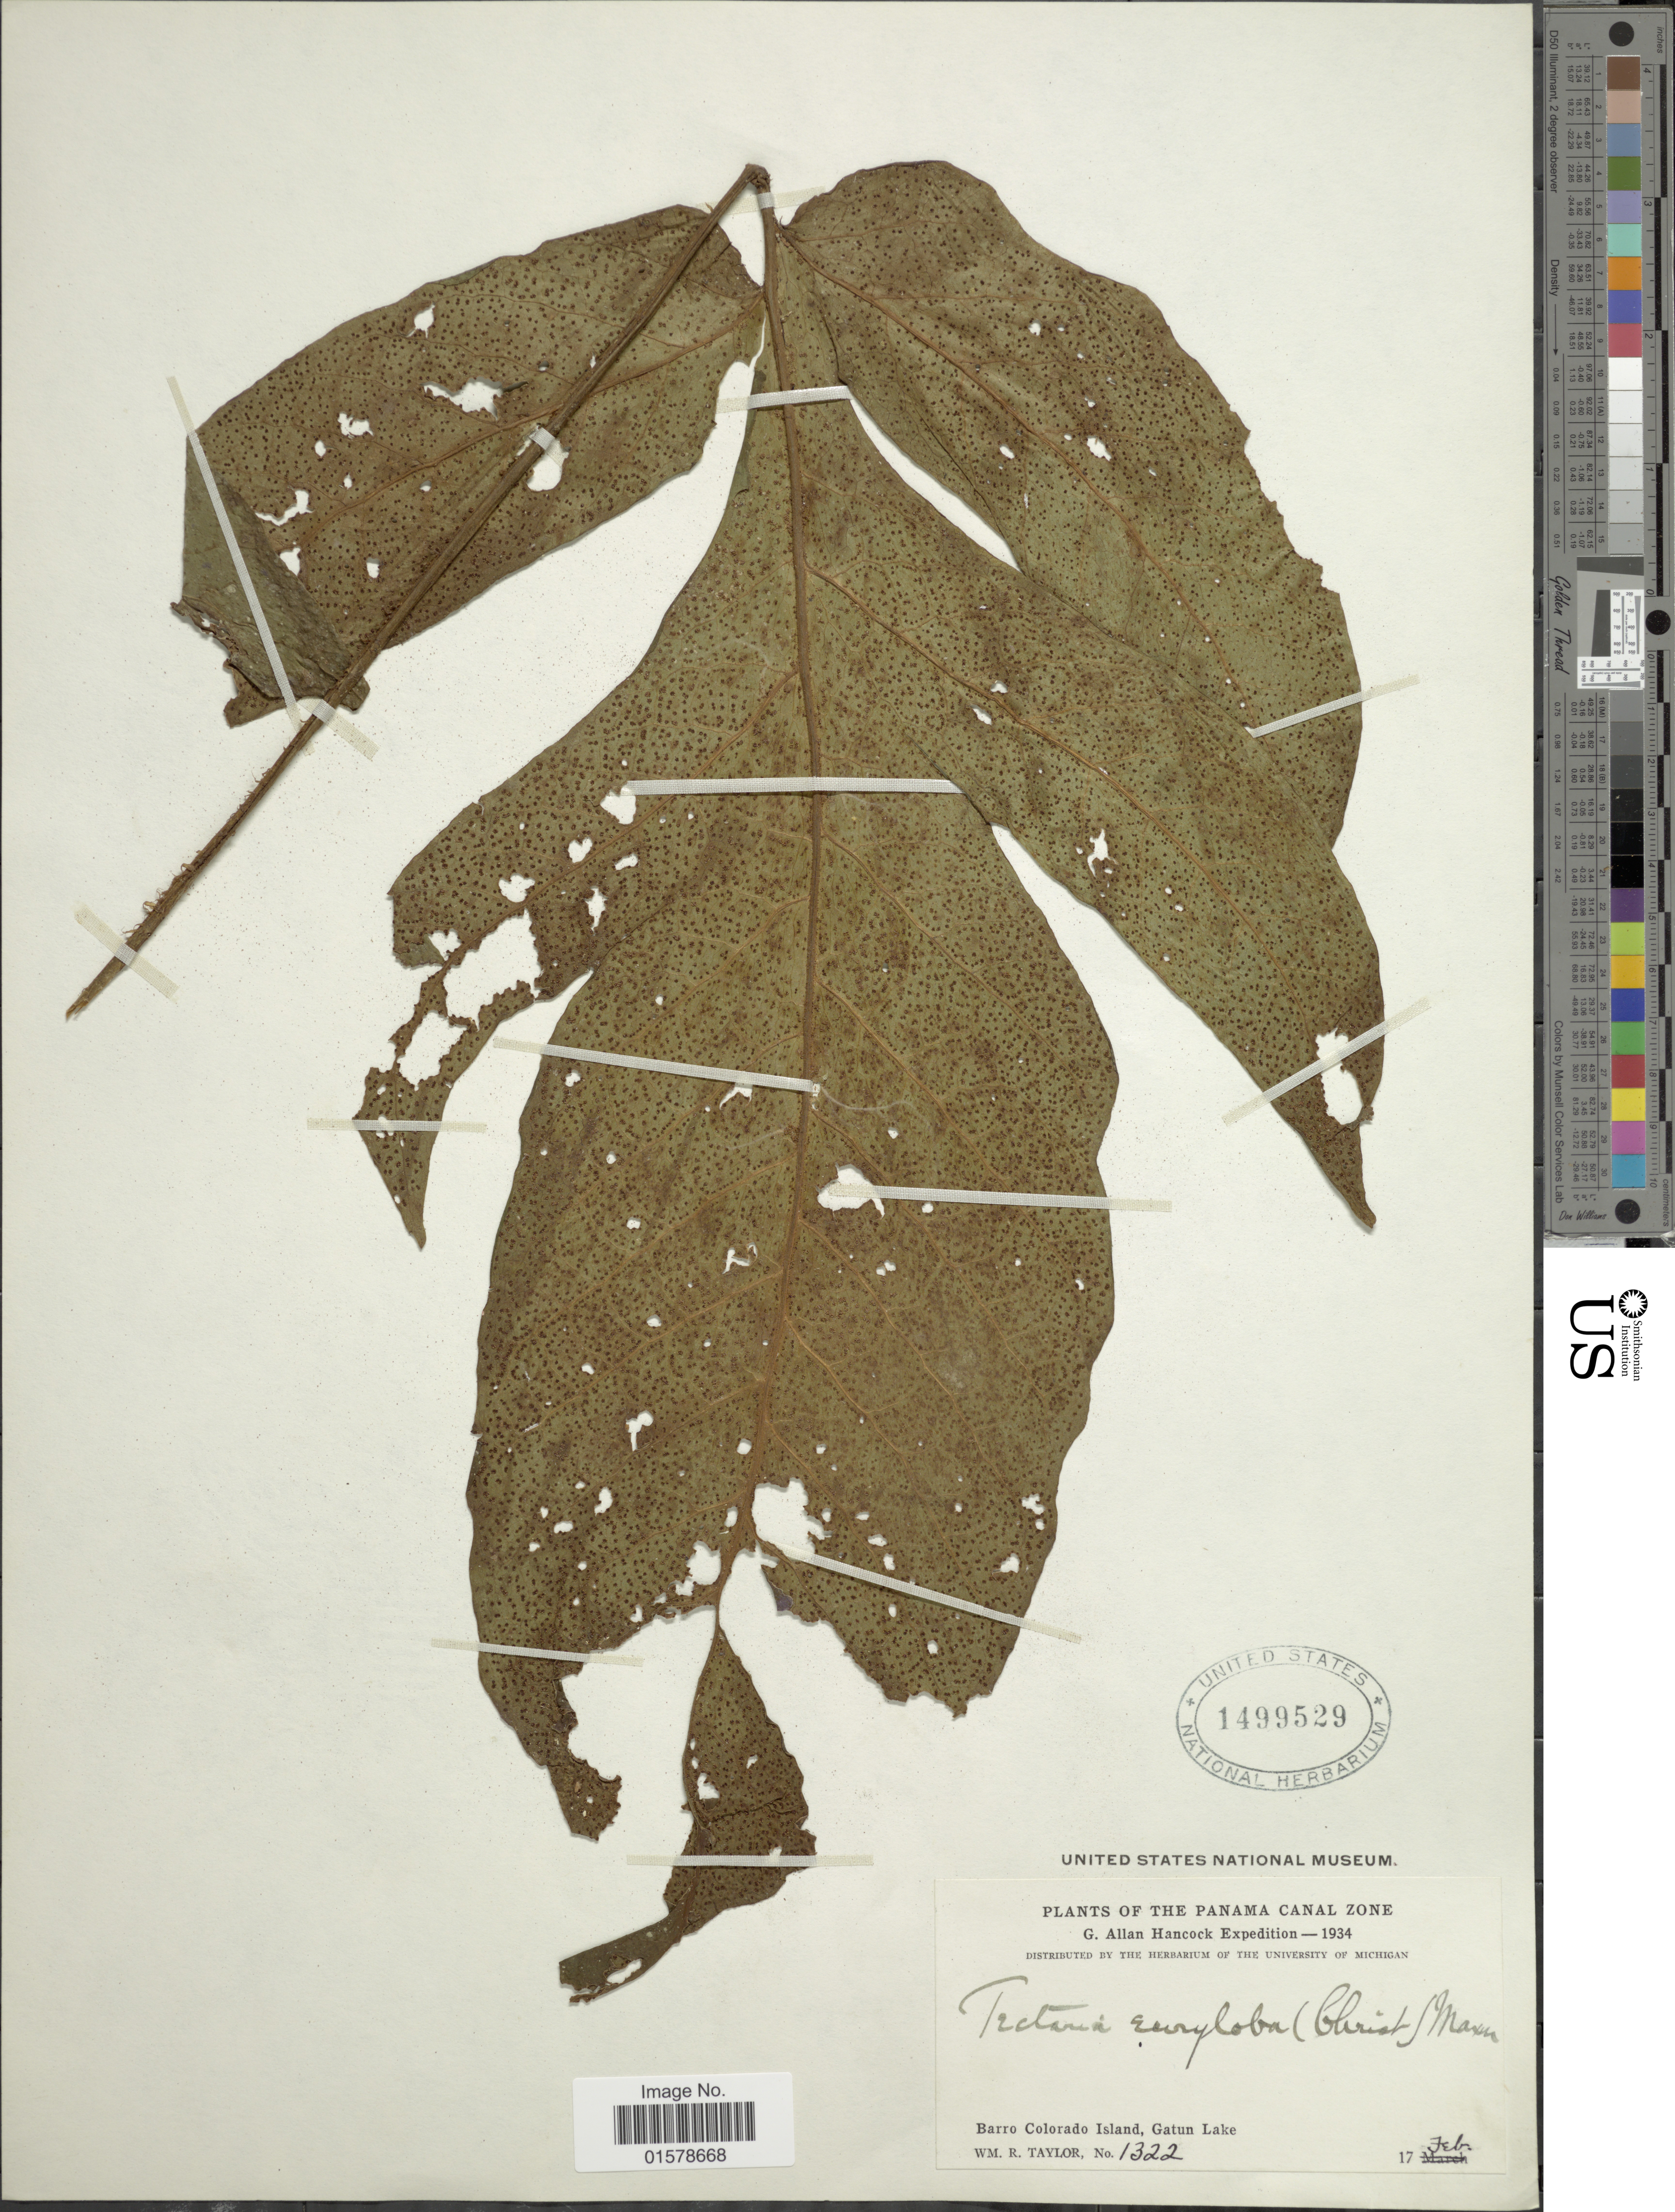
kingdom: Plantae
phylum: Tracheophyta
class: Polypodiopsida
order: Polypodiales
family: Tectariaceae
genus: Tectaria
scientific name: Tectaria nicotianifolia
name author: (Baker) C. Chr.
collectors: W. R. Taylor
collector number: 1322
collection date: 1934-02-17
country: Panama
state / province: Panamá Oeste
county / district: Canal Zone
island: Barro Colorado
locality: Panama Canal Zone. Barro Colorado Island, Gatun Lake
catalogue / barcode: US 1499529